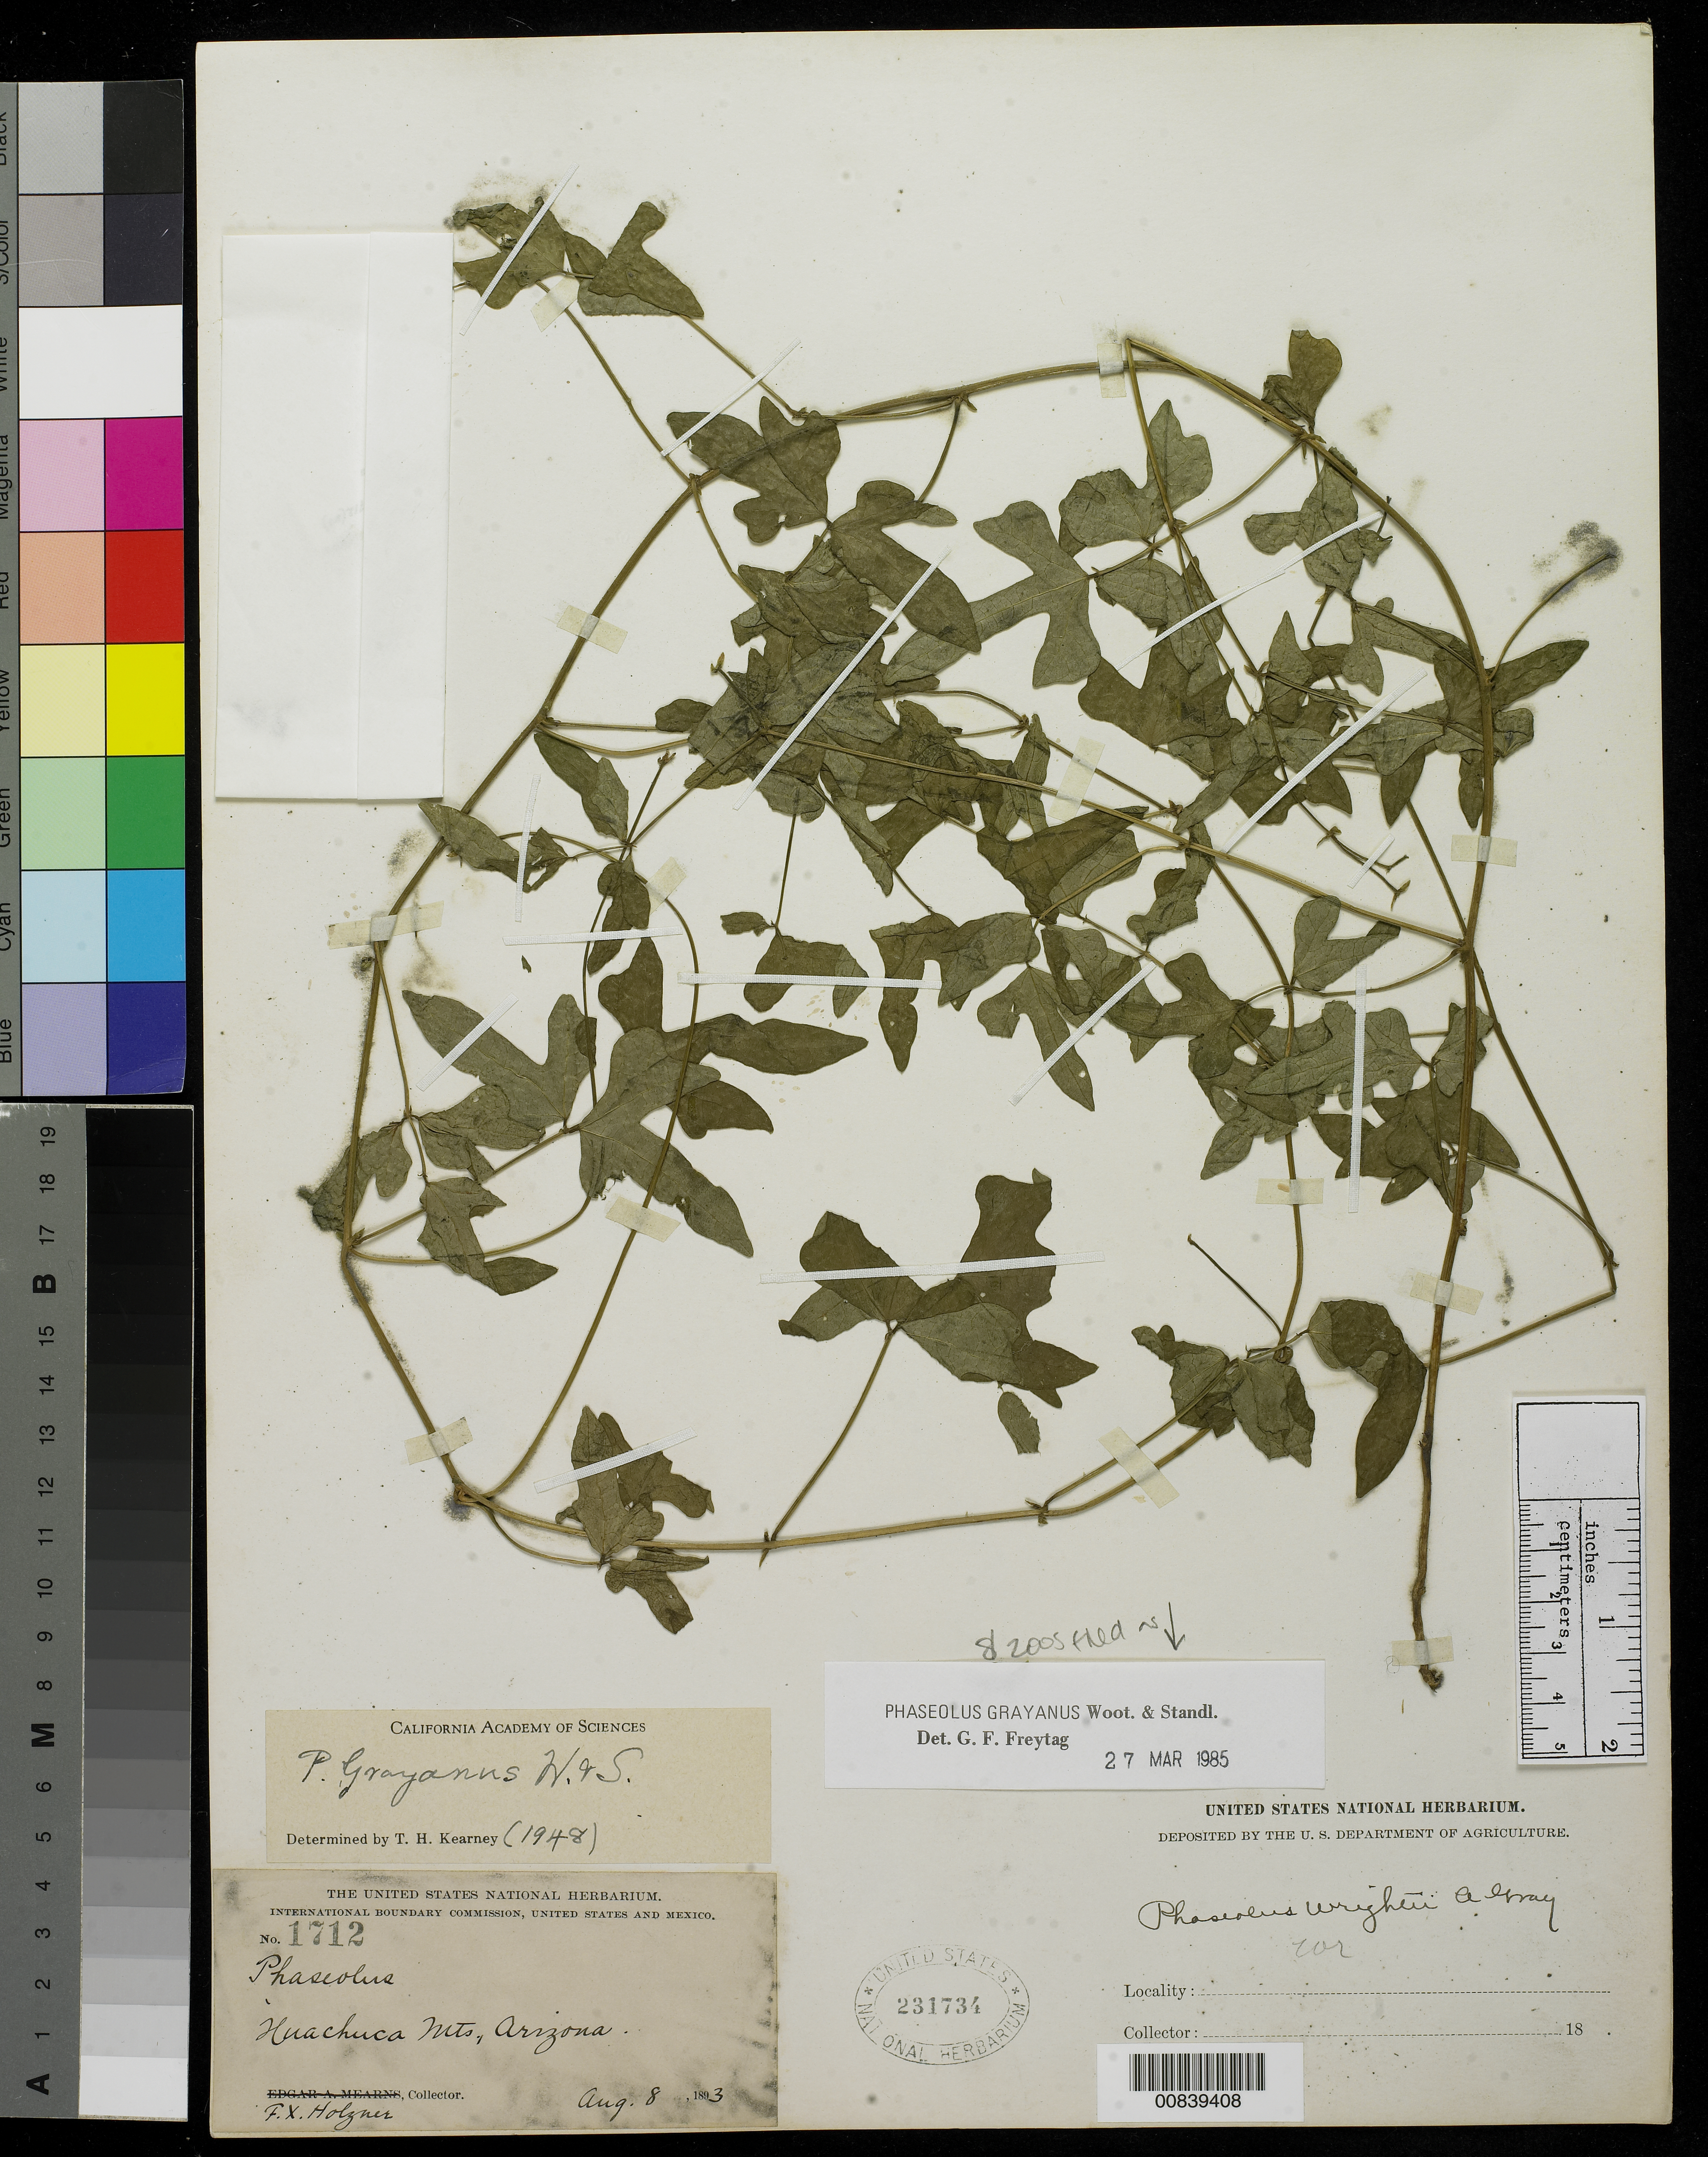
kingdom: Plantae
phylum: Tracheophyta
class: Magnoliopsida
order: Fabales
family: Fabaceae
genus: Phaseolus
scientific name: Phaseolus grayanus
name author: Wooton & Standl.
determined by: Freytag, G. F.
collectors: F. X. Holzner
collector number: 1712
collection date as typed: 08 Aug 1893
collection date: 1893-08-08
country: United States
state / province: Arizona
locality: Huachuca Mts.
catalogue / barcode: US 231734